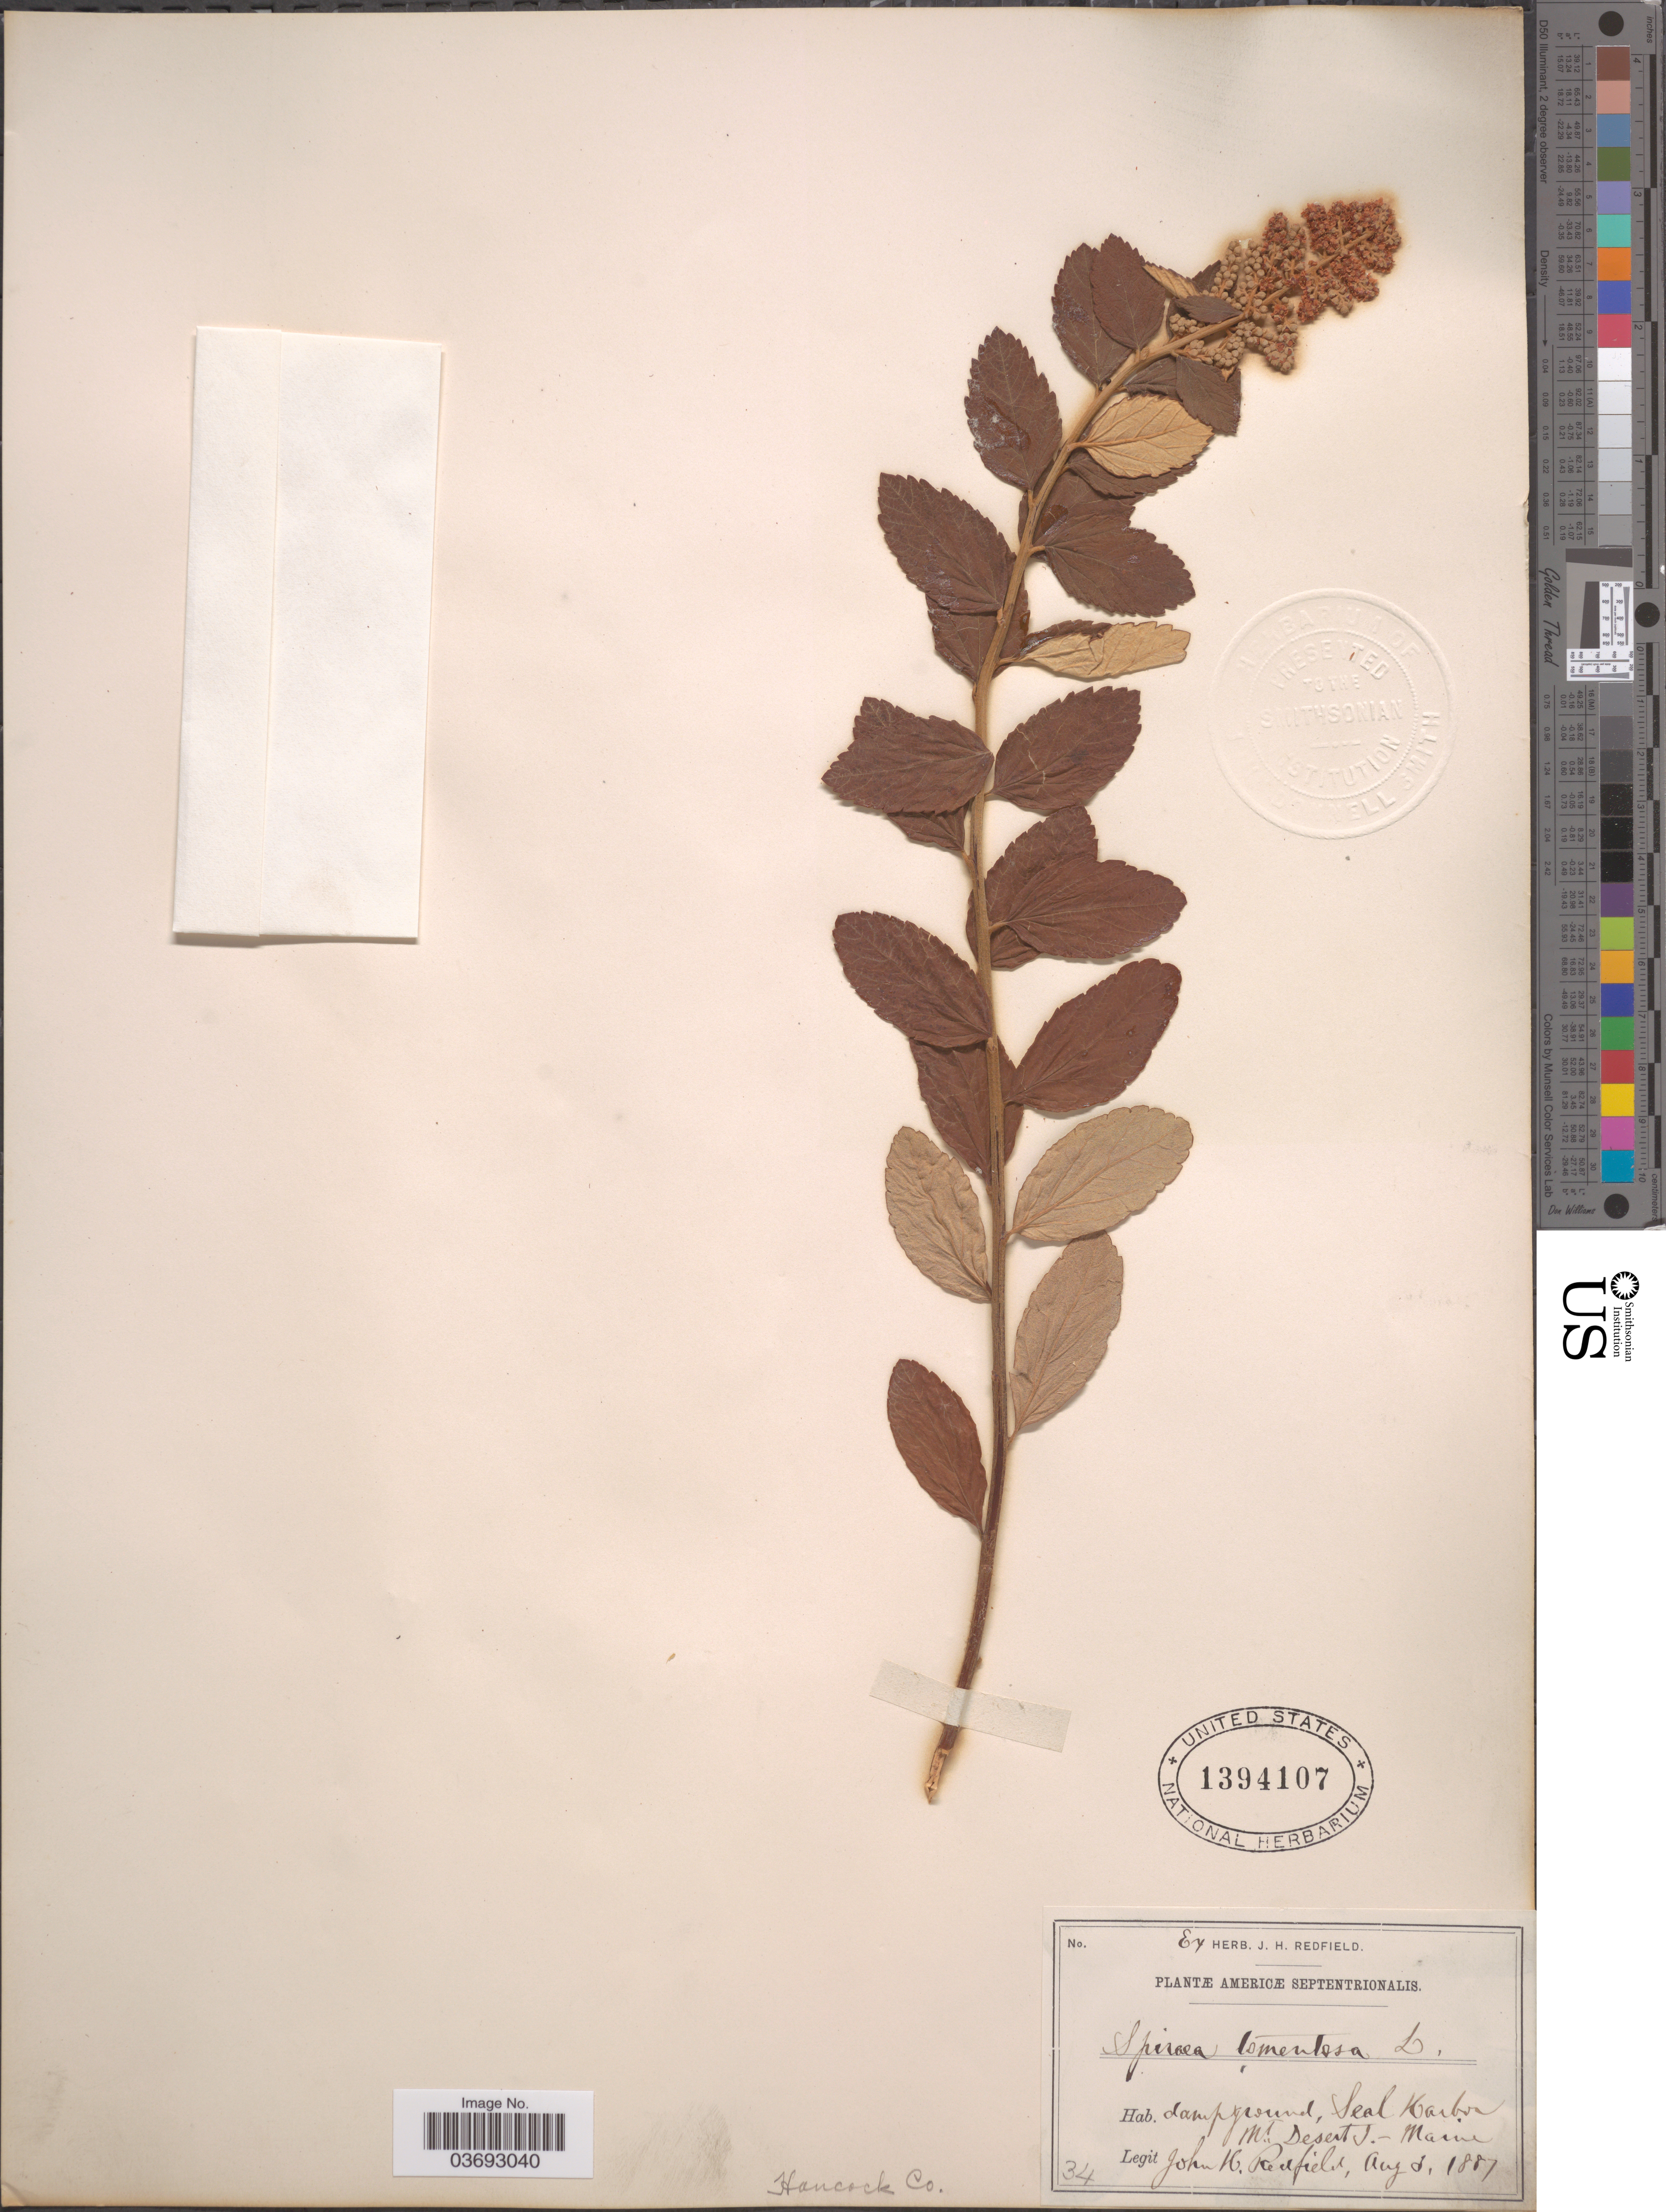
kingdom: Plantae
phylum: Tracheophyta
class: Magnoliopsida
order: Rosales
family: Rosaceae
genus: Spiraea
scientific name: Spiraea tomentosa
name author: L.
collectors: J. Redfield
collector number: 34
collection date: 1887-08-08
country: United States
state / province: Maine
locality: Americæ Septentrionalis. Seal Harbor Mt. Desert I.- Maine. Hancock Co.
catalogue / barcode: US 1394107